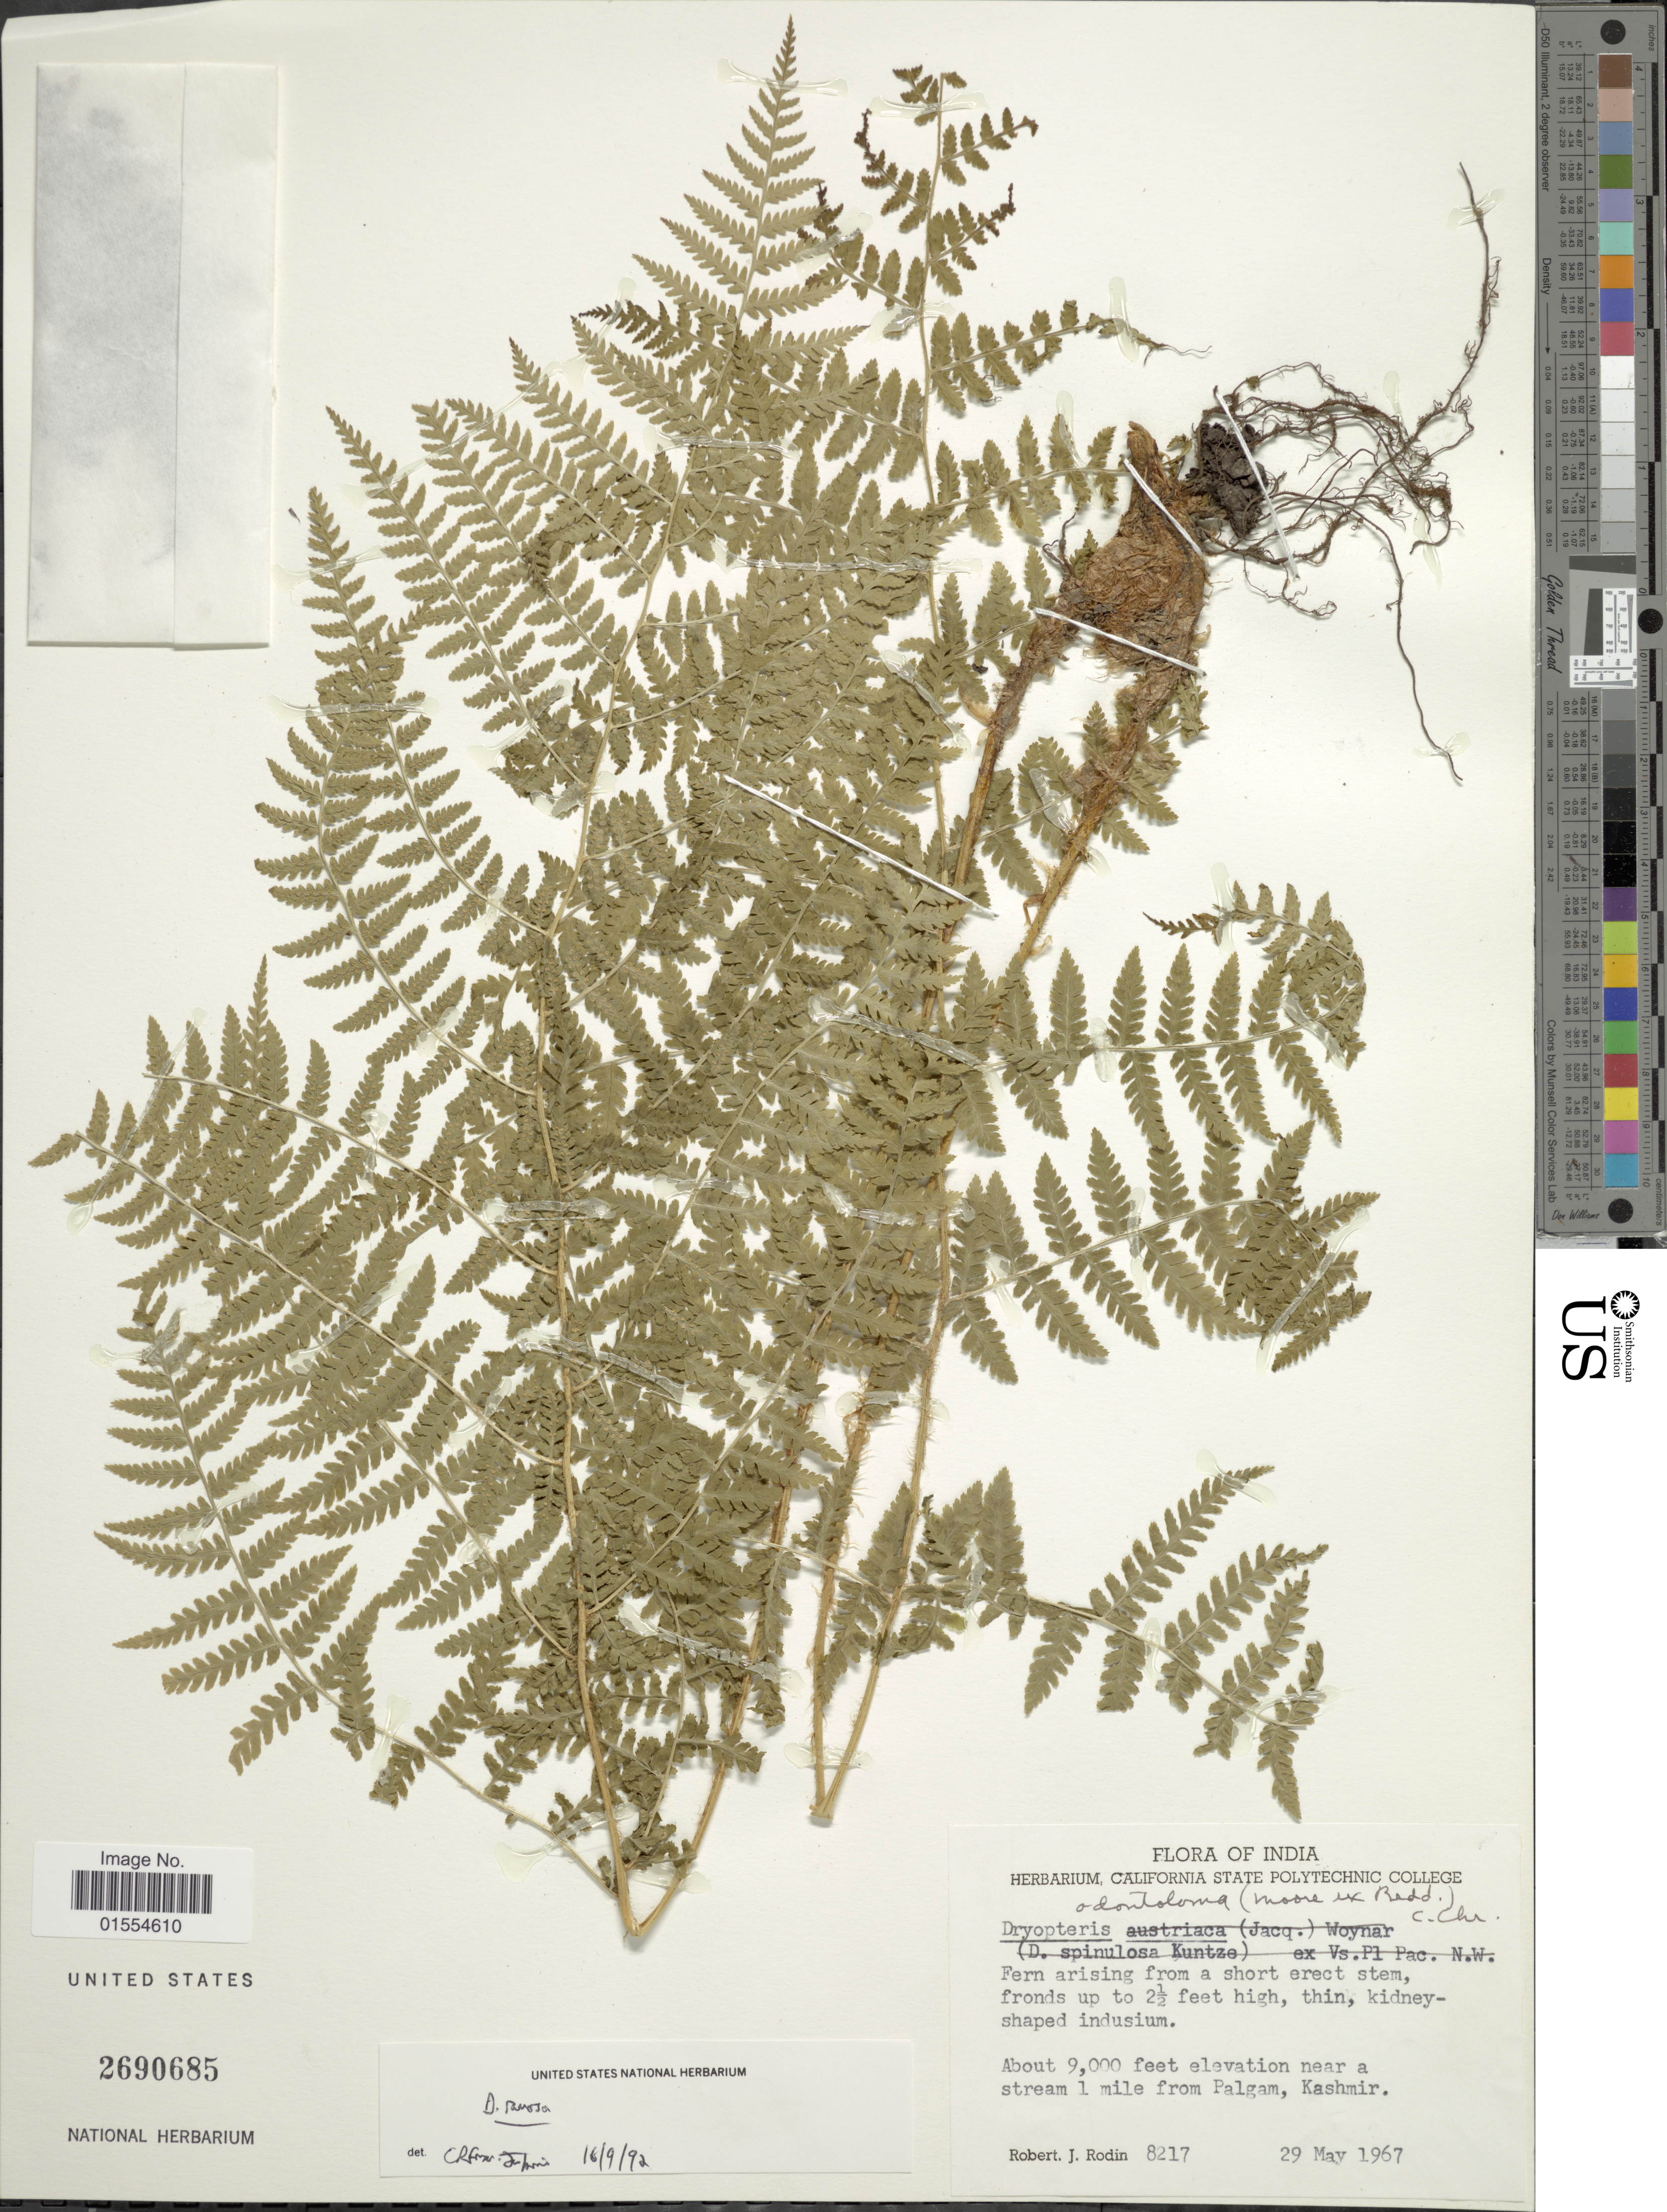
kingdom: Plantae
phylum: Tracheophyta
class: Polypodiopsida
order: Polypodiales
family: Dryopteridaceae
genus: Dryopteris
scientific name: Dryopteris odontoloma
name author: (Bedd.) C. Chr.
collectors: R. J. Rodin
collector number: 8217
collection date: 1967-05-29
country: India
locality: Near a stream 1 mile from Palgam, Kashmir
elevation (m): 2743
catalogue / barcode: US 2690685